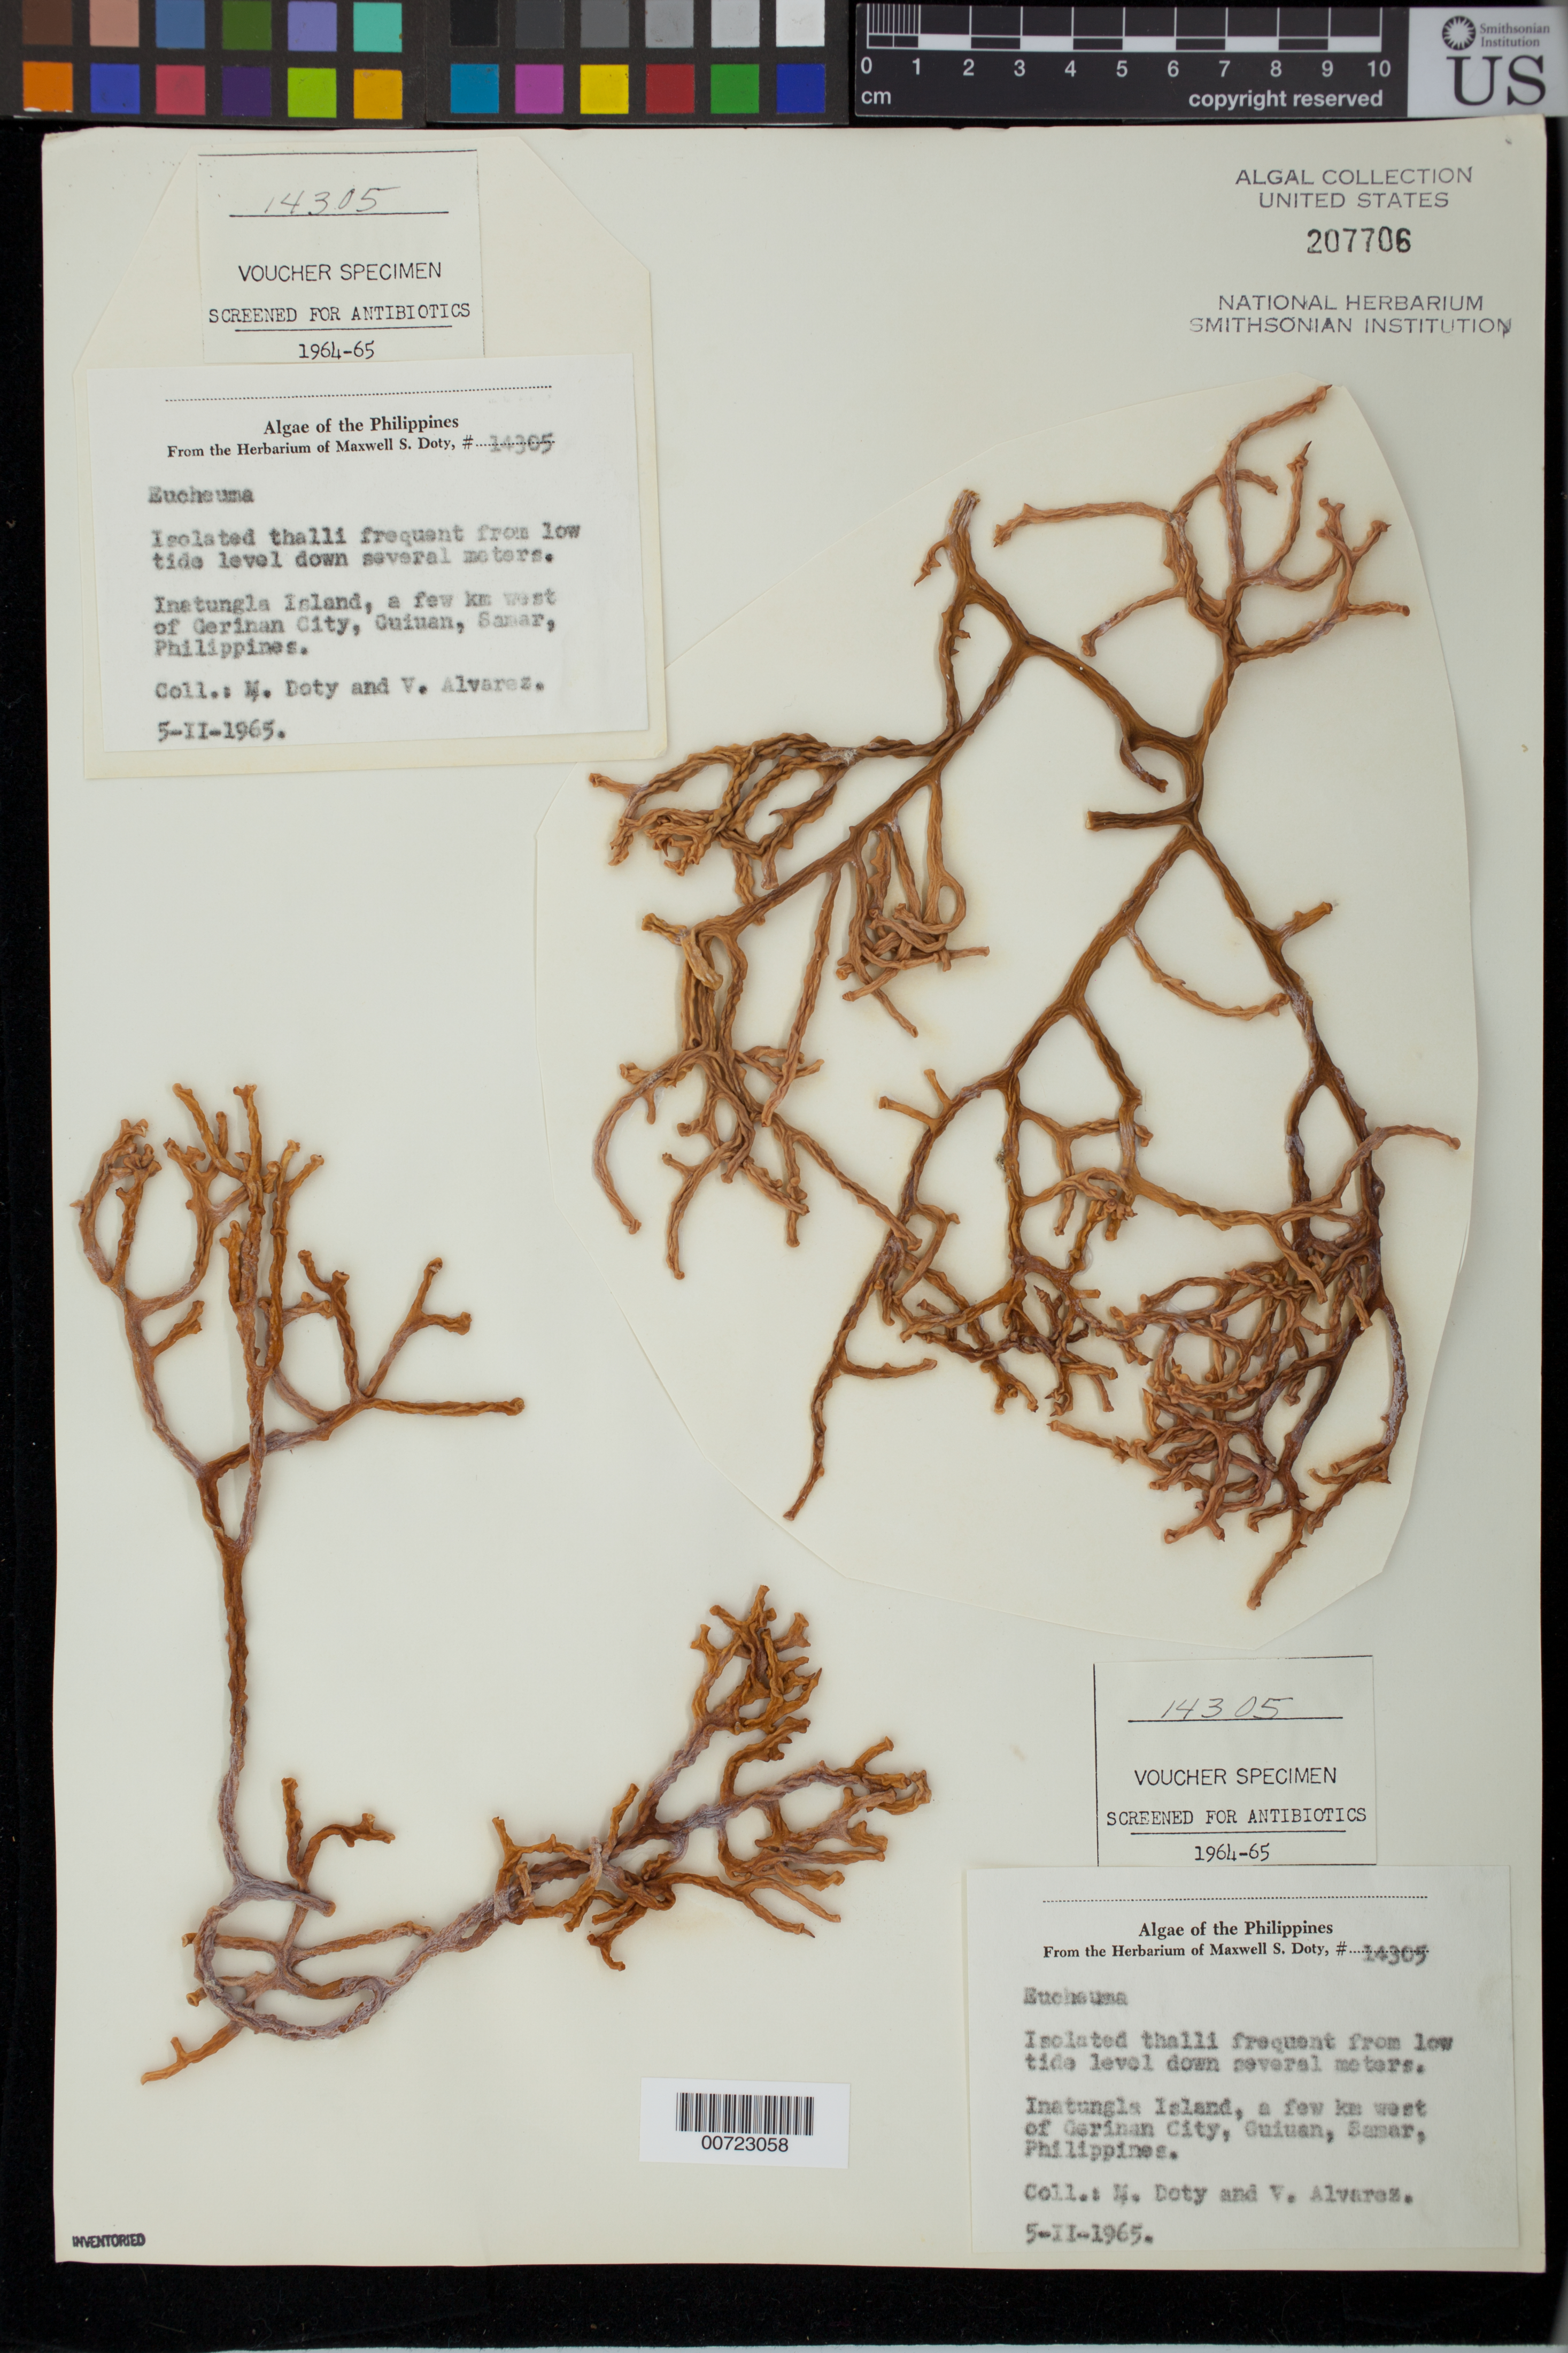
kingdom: Plantae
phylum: Rhodophyta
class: Florideophyceae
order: Gigartinales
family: Solieriaceae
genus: Eucheuma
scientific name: Eucheuma sp.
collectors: M. S. Doty & V. B. Alvarez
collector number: MSD 14305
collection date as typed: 05 Feb 1965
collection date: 1965-02-05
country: Philippines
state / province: Eastern Visayas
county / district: Eastern Samar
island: Inatungla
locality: Guiuan, a few km west of Gerinan City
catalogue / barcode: US 207706